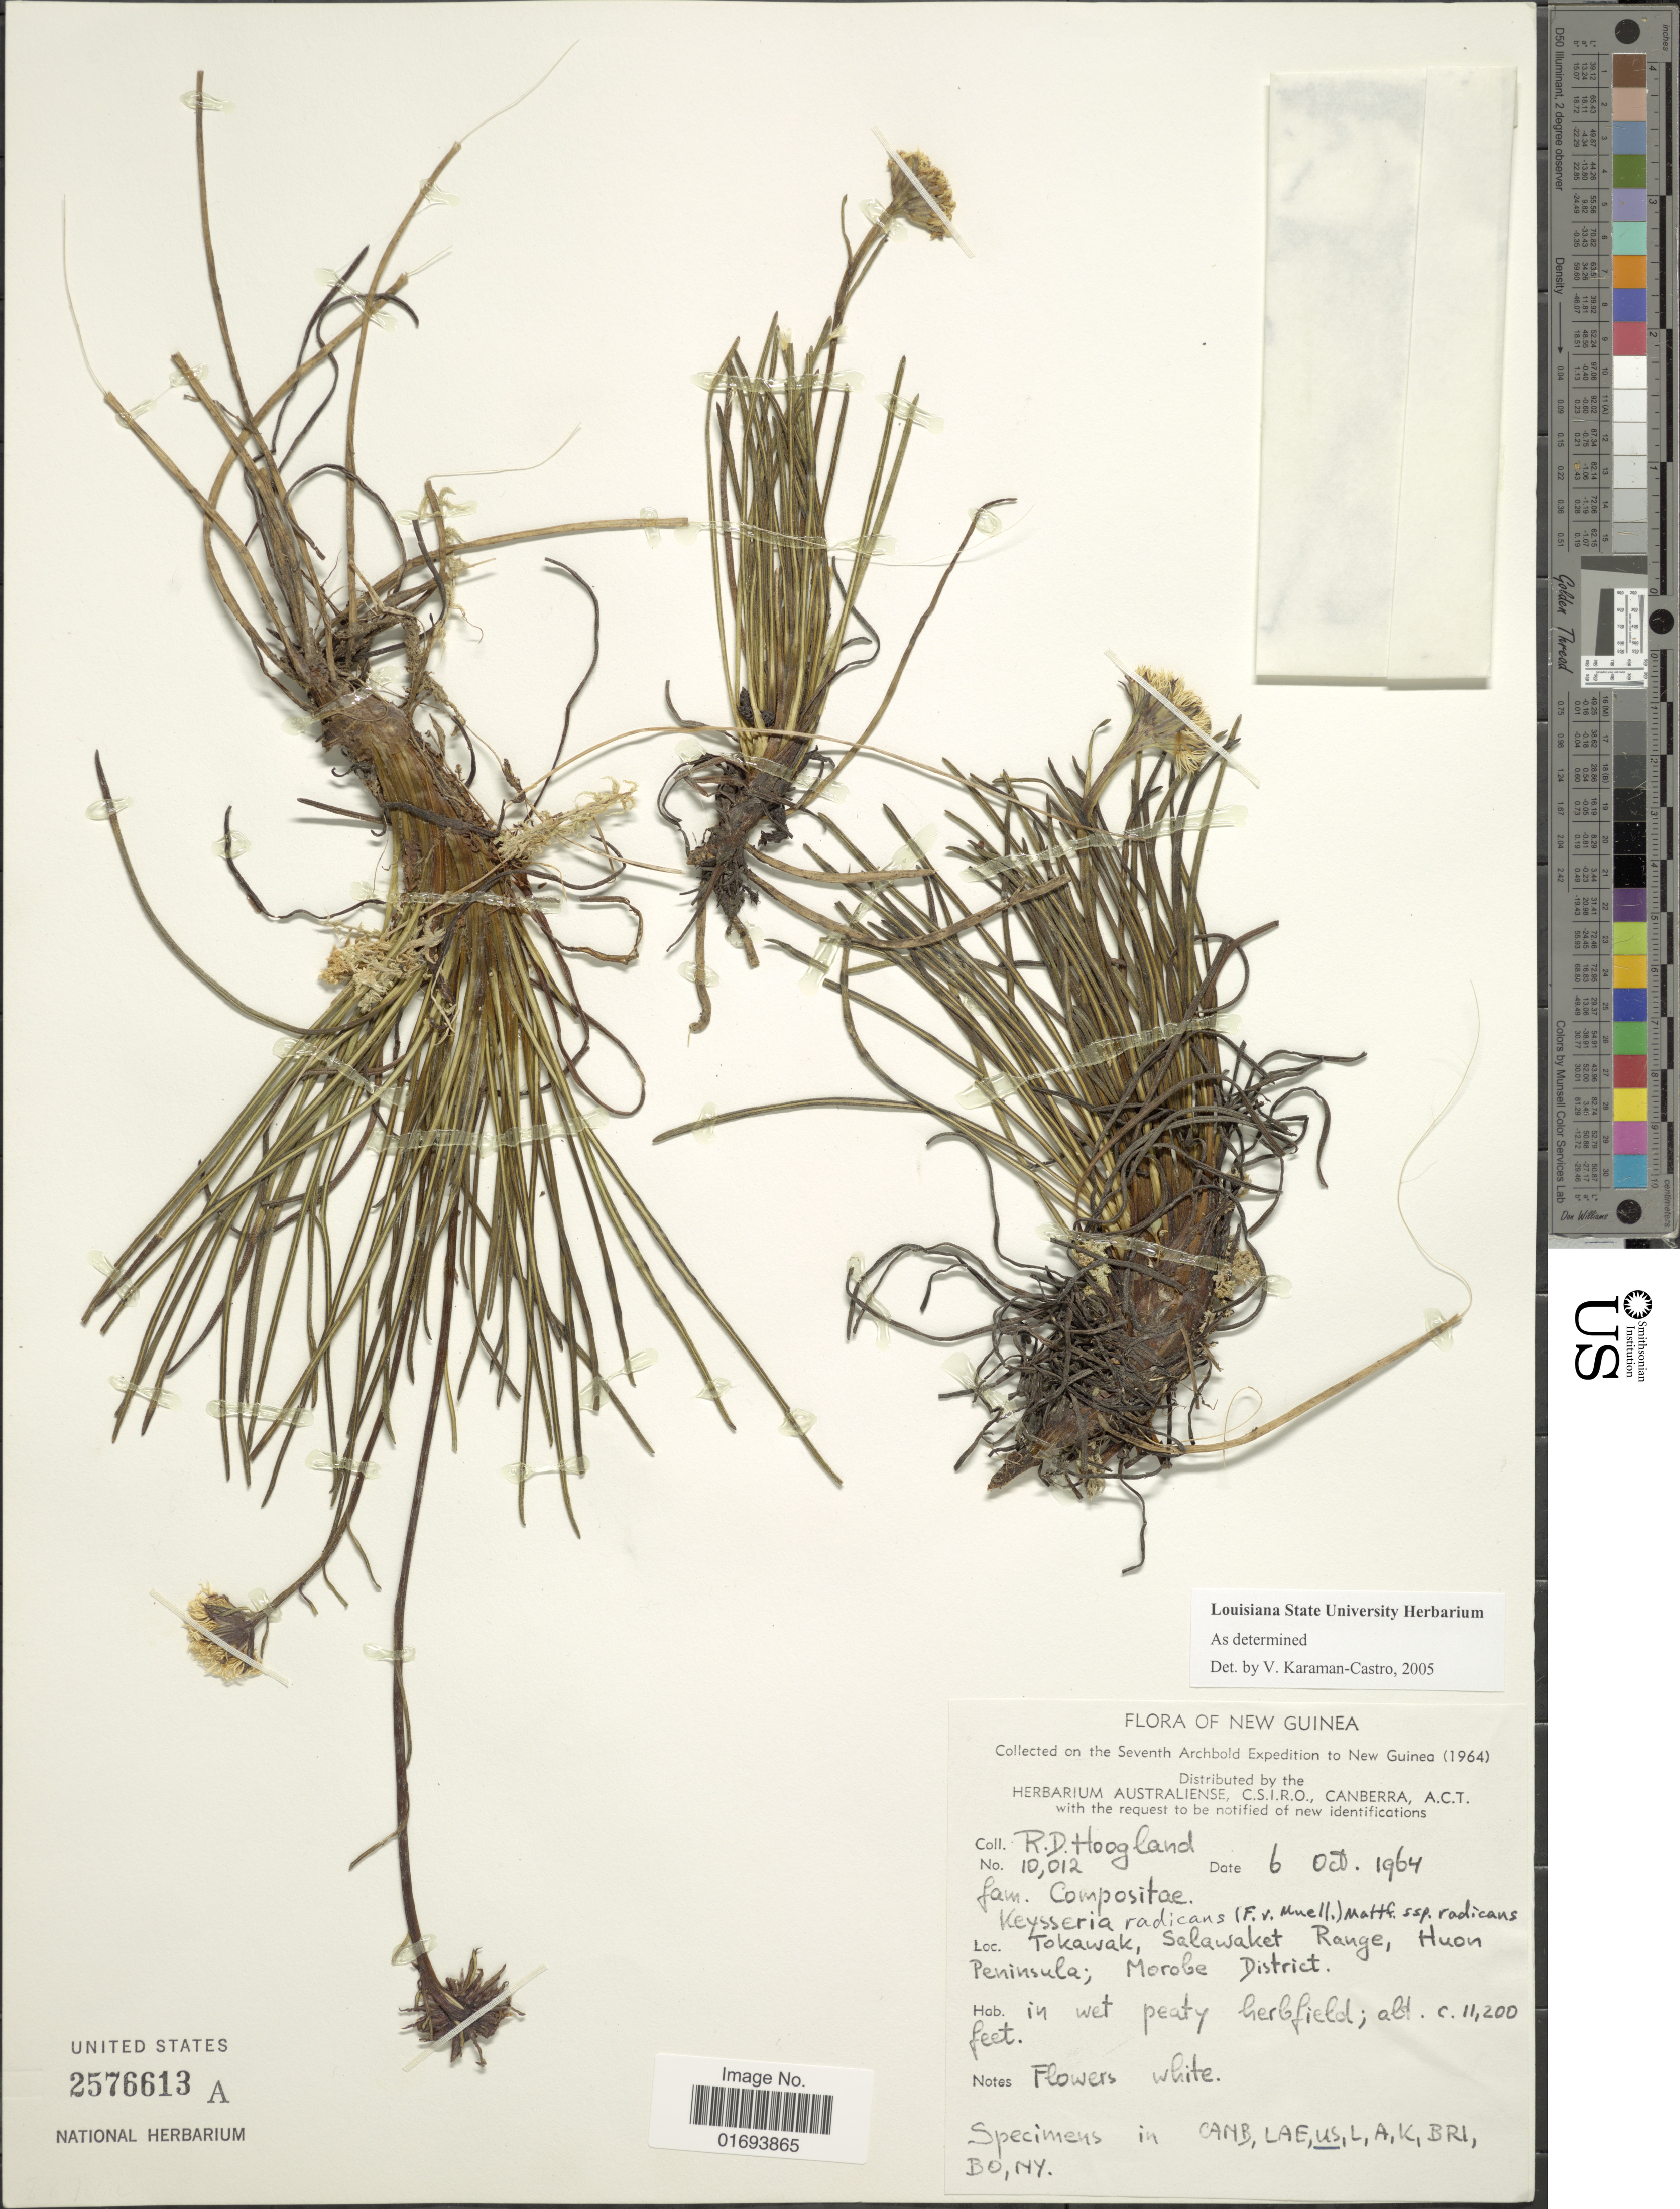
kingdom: Plantae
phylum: Tracheophyta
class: Magnoliopsida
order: Asterales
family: Asteraceae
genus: Keysseria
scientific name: Keysseria radicans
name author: (F. Muell.) Mattf.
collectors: R. D. Hoogland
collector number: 10012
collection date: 1964-10-06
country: Papua New Guinea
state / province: Morobe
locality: Tokawak, Salawaket Range, Huon Peninsula; Morobe District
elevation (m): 3414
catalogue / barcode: US 2576613A